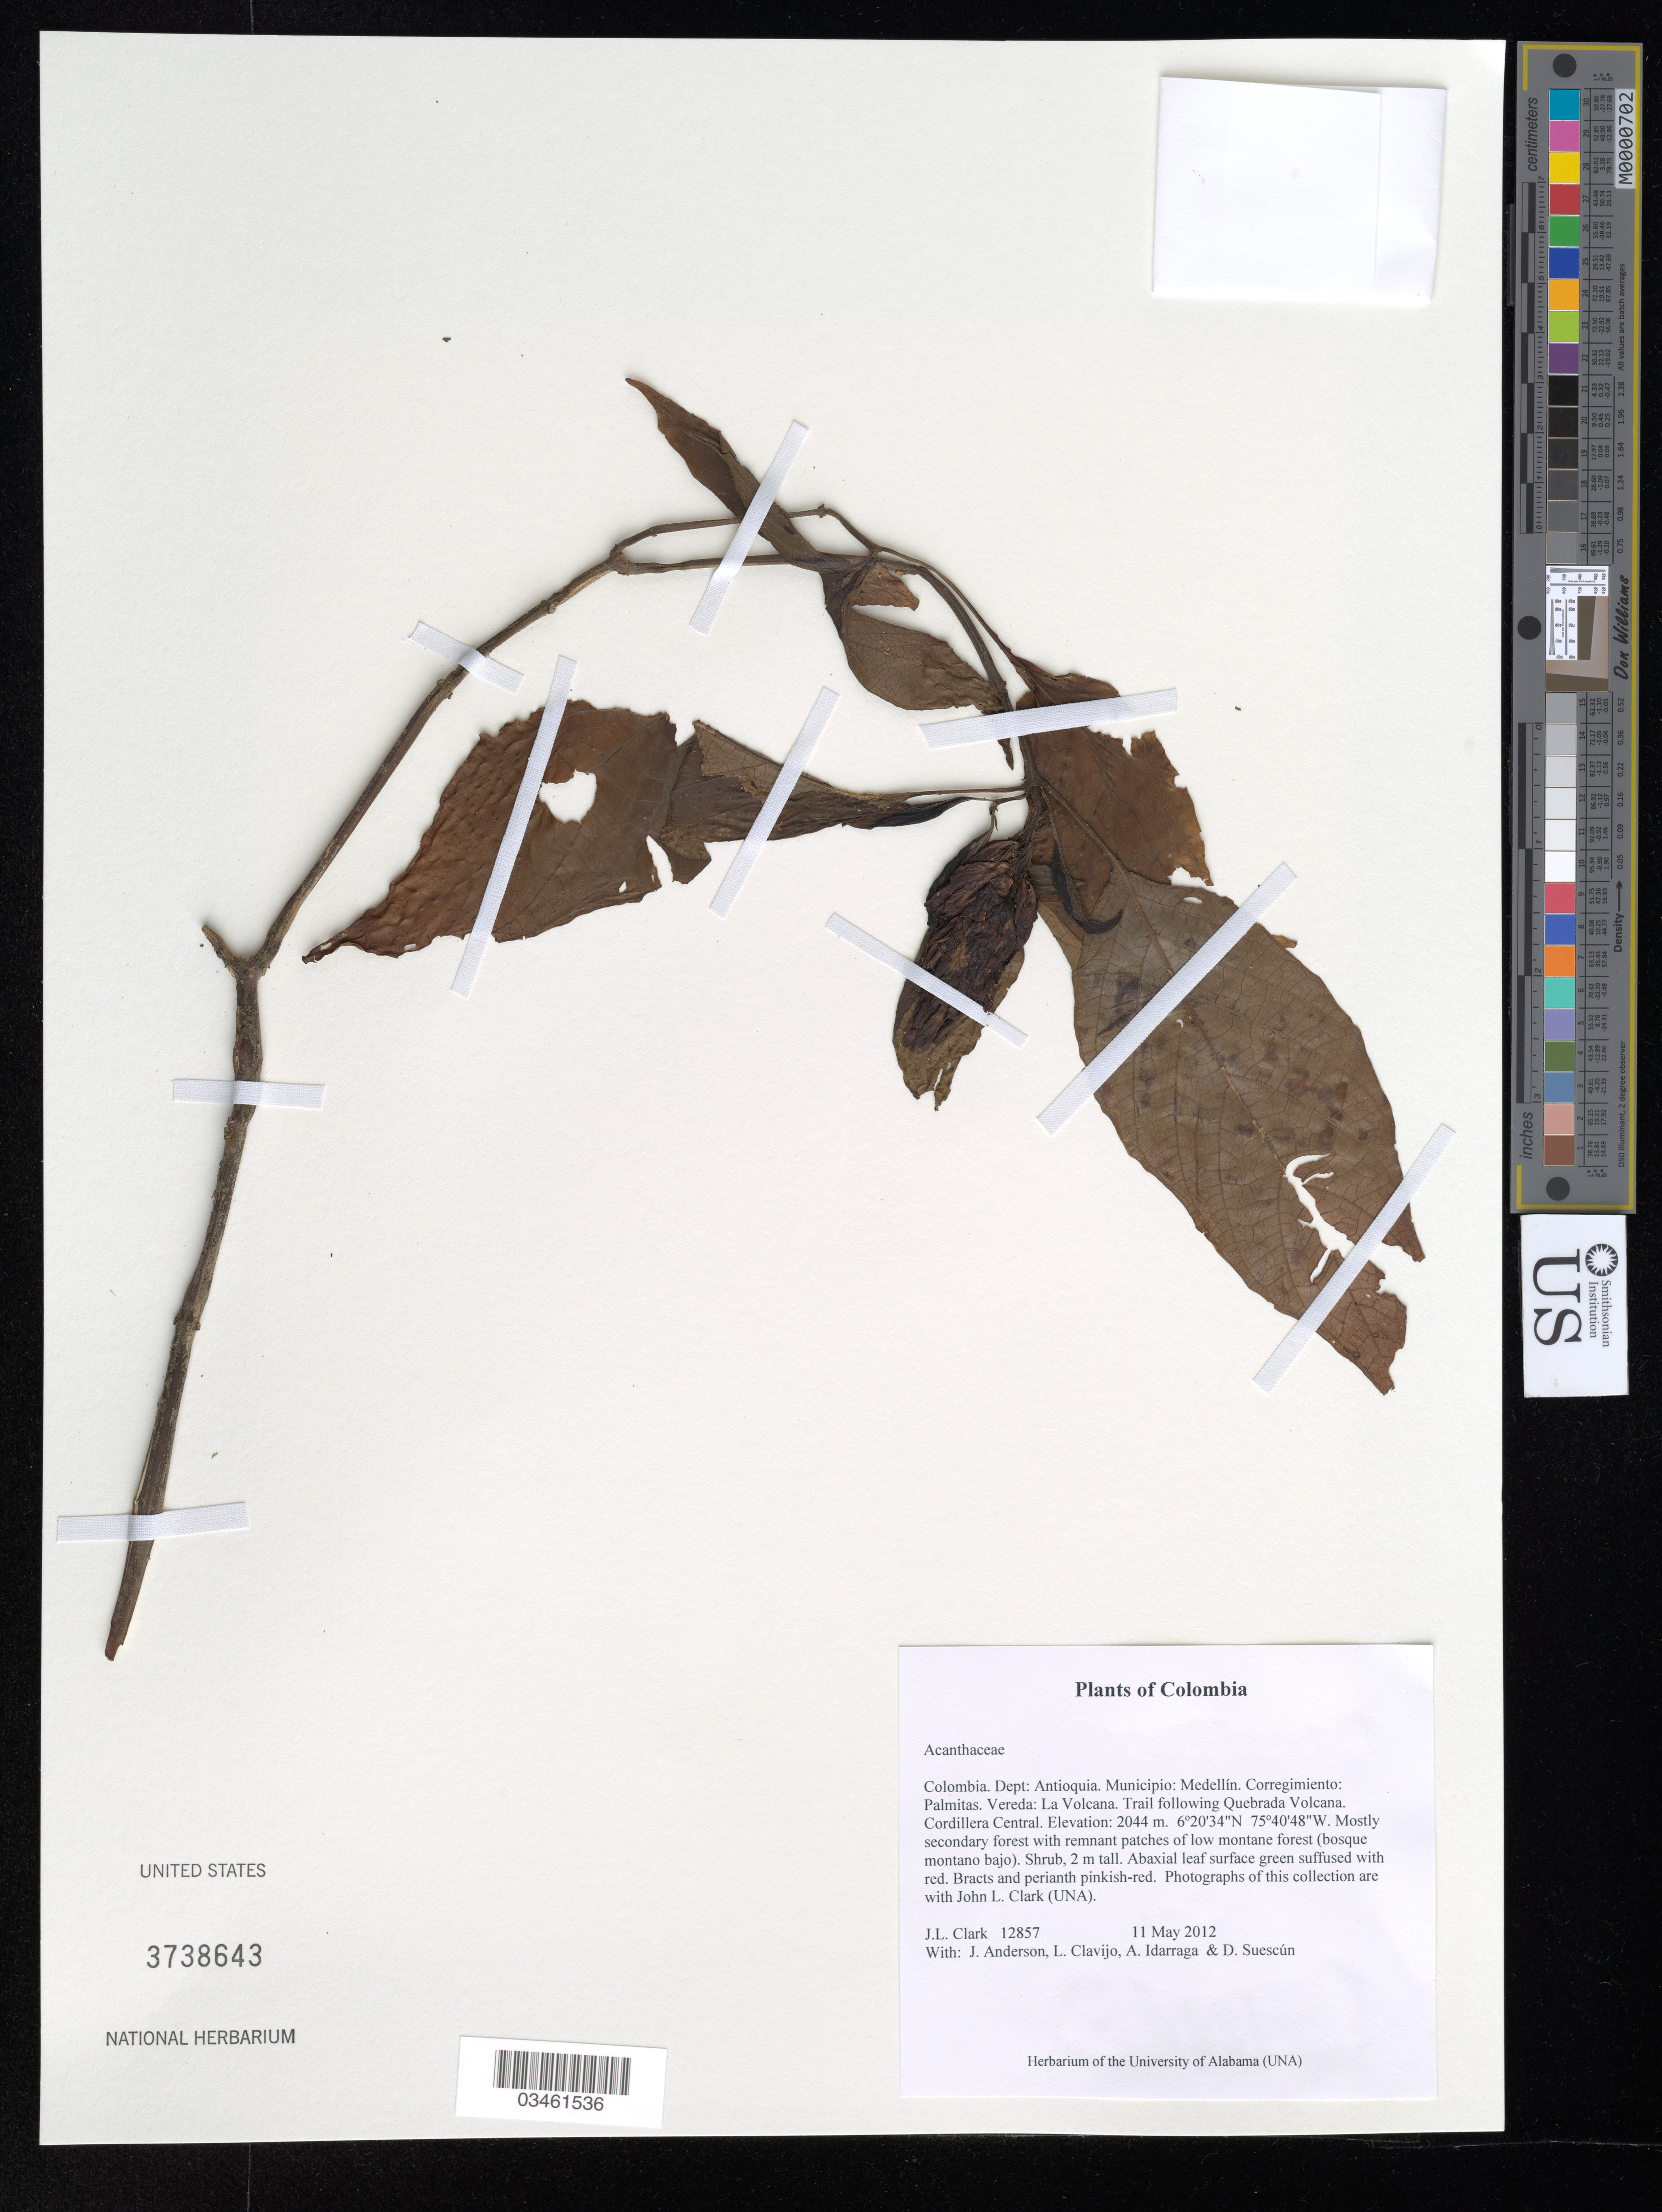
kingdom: Plantae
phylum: Tracheophyta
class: Magnoliopsida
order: Lamiales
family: Acanthaceae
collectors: J. L. Clark, J. Anderson, L. Clavijo, A. Idarraga & D. Suescún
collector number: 12857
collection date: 2012-05-11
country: Colombia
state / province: Antioquia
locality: Dept: Antioquia. Municipio: Medellín. Corregimiento: Palmitas. Vereda: La Volcana. Trail following Quebrada Volcana. Cordillera Central.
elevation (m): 2044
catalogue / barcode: US 3738643